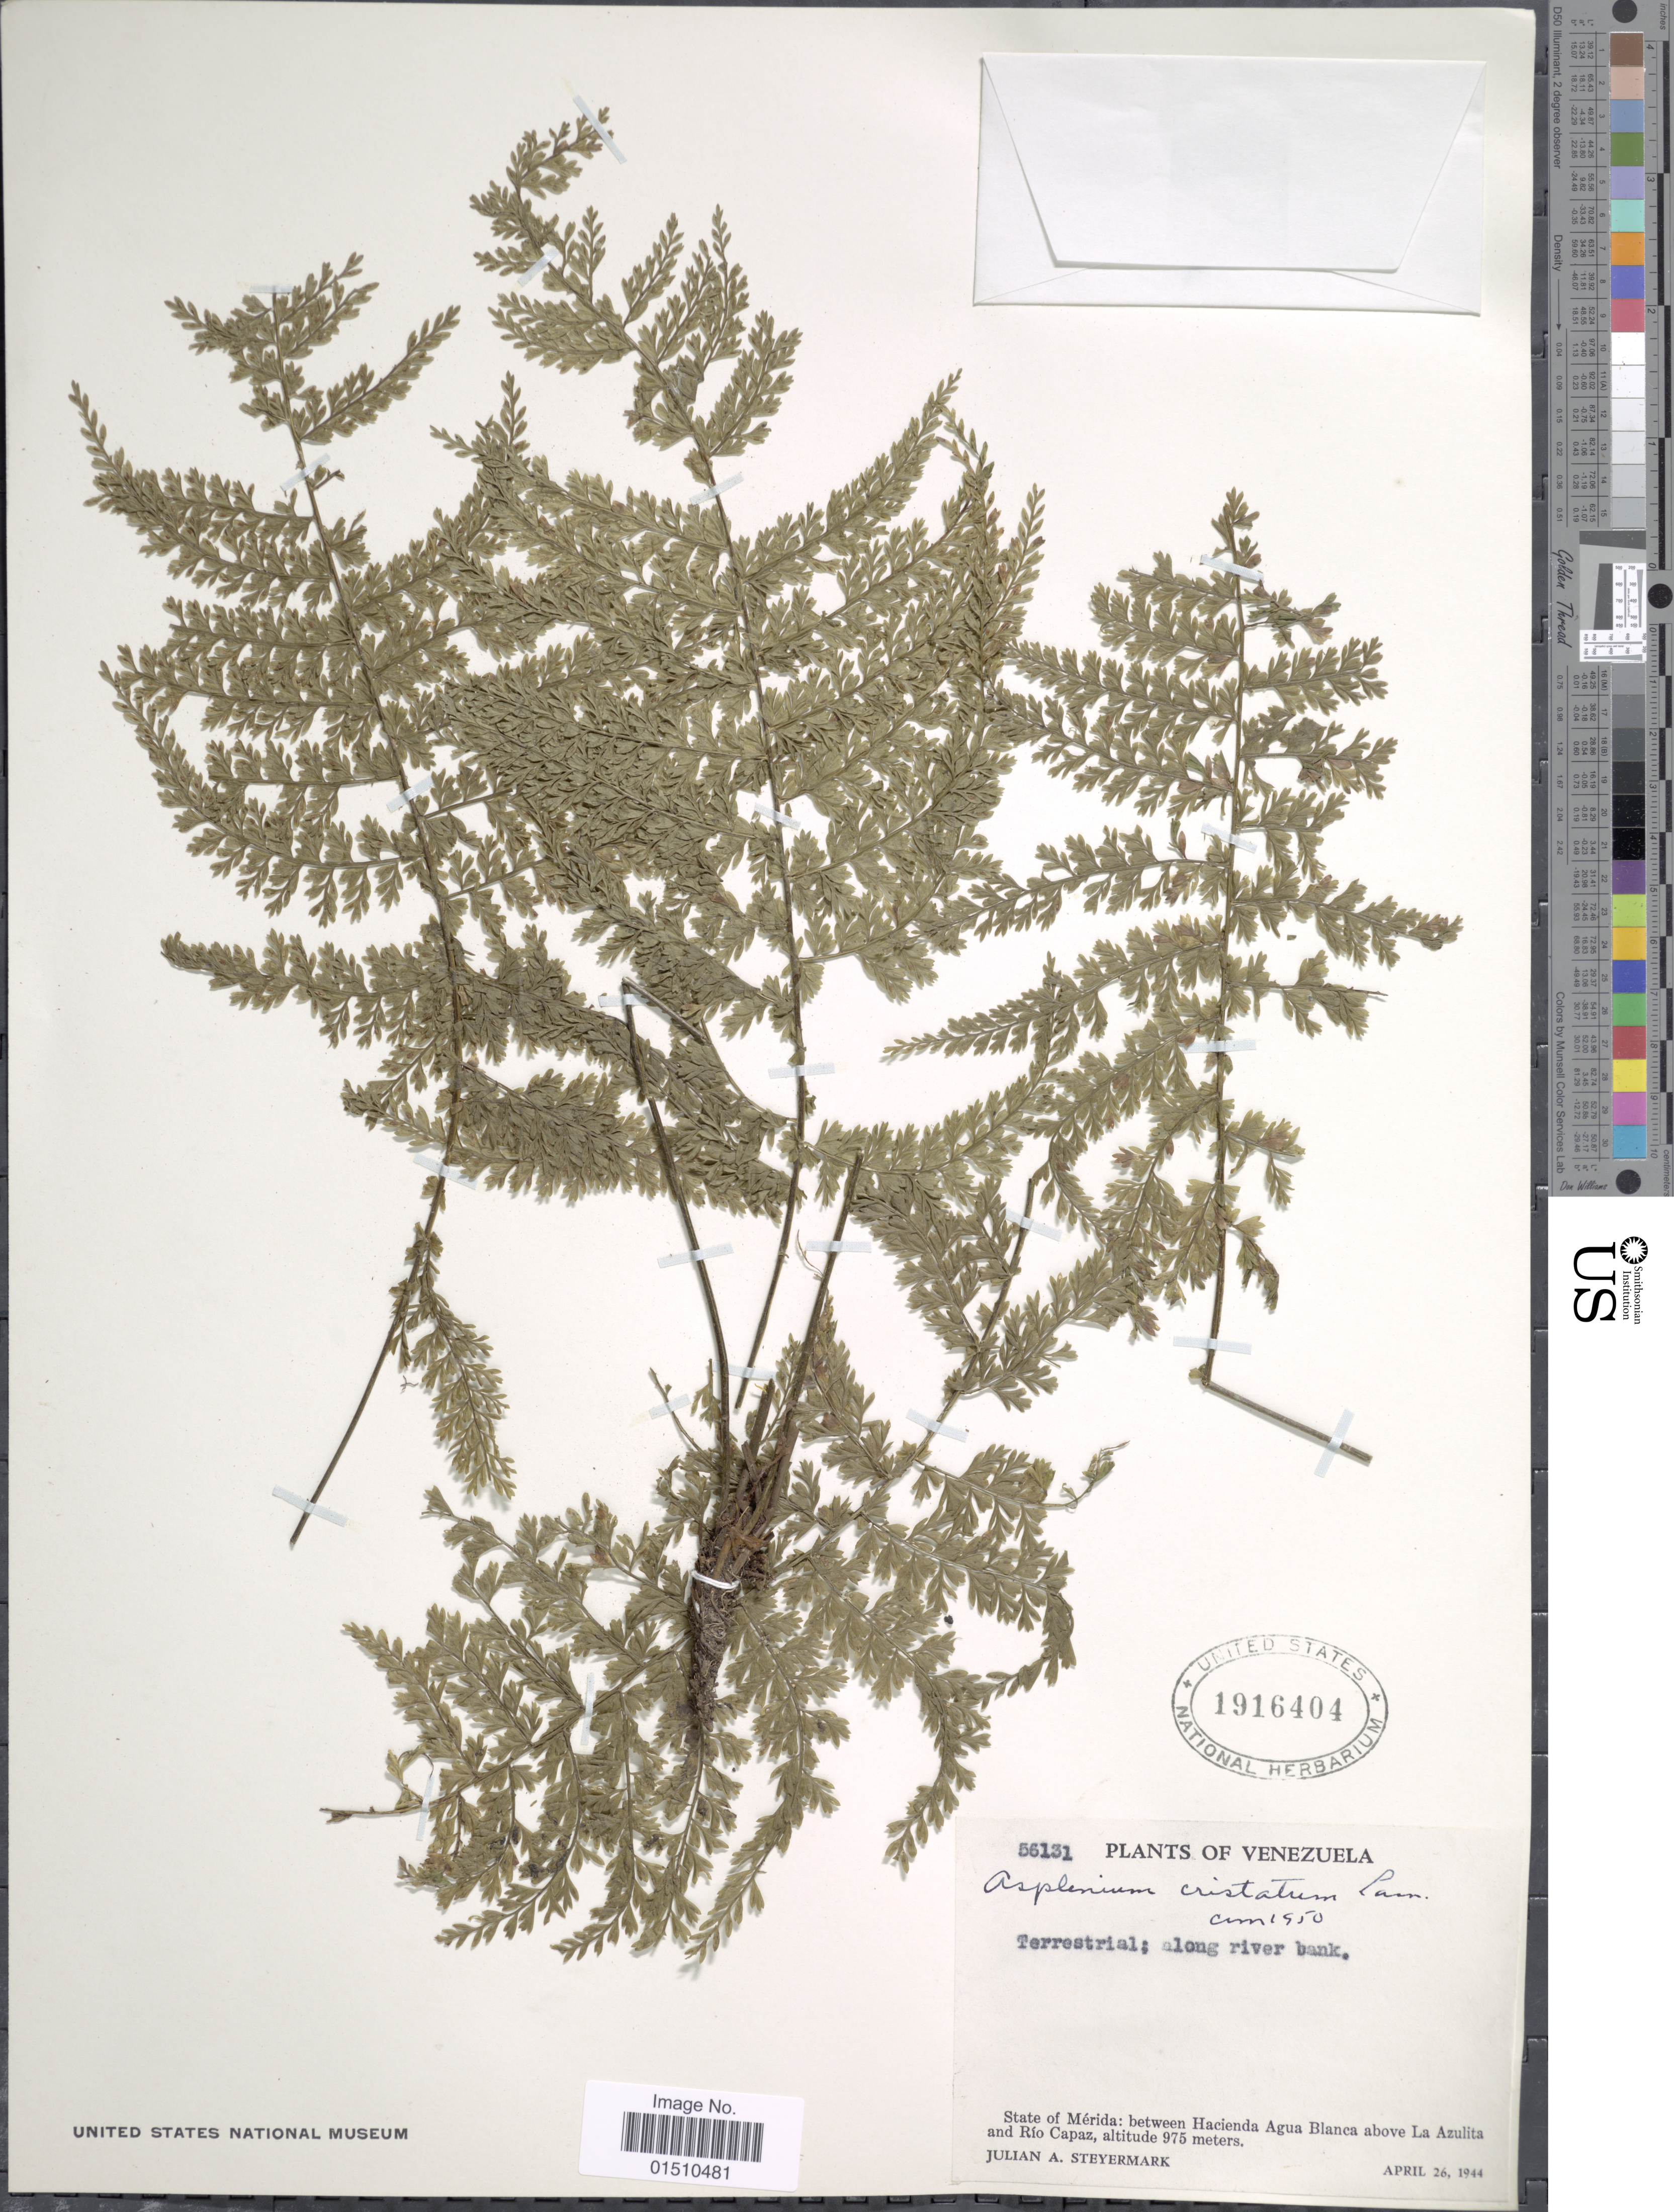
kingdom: Plantae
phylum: Tracheophyta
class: Polypodiopsida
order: Polypodiales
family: Aspleniaceae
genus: Asplenium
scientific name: Asplenium cristatum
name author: Lam.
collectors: J. Steyermark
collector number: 56131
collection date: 1944-04-26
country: Venezuela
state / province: Mérida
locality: Venezuela, between Hacienda Agua Blanca above La Azulita and Rio Capaz.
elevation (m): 975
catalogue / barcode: US 1916404